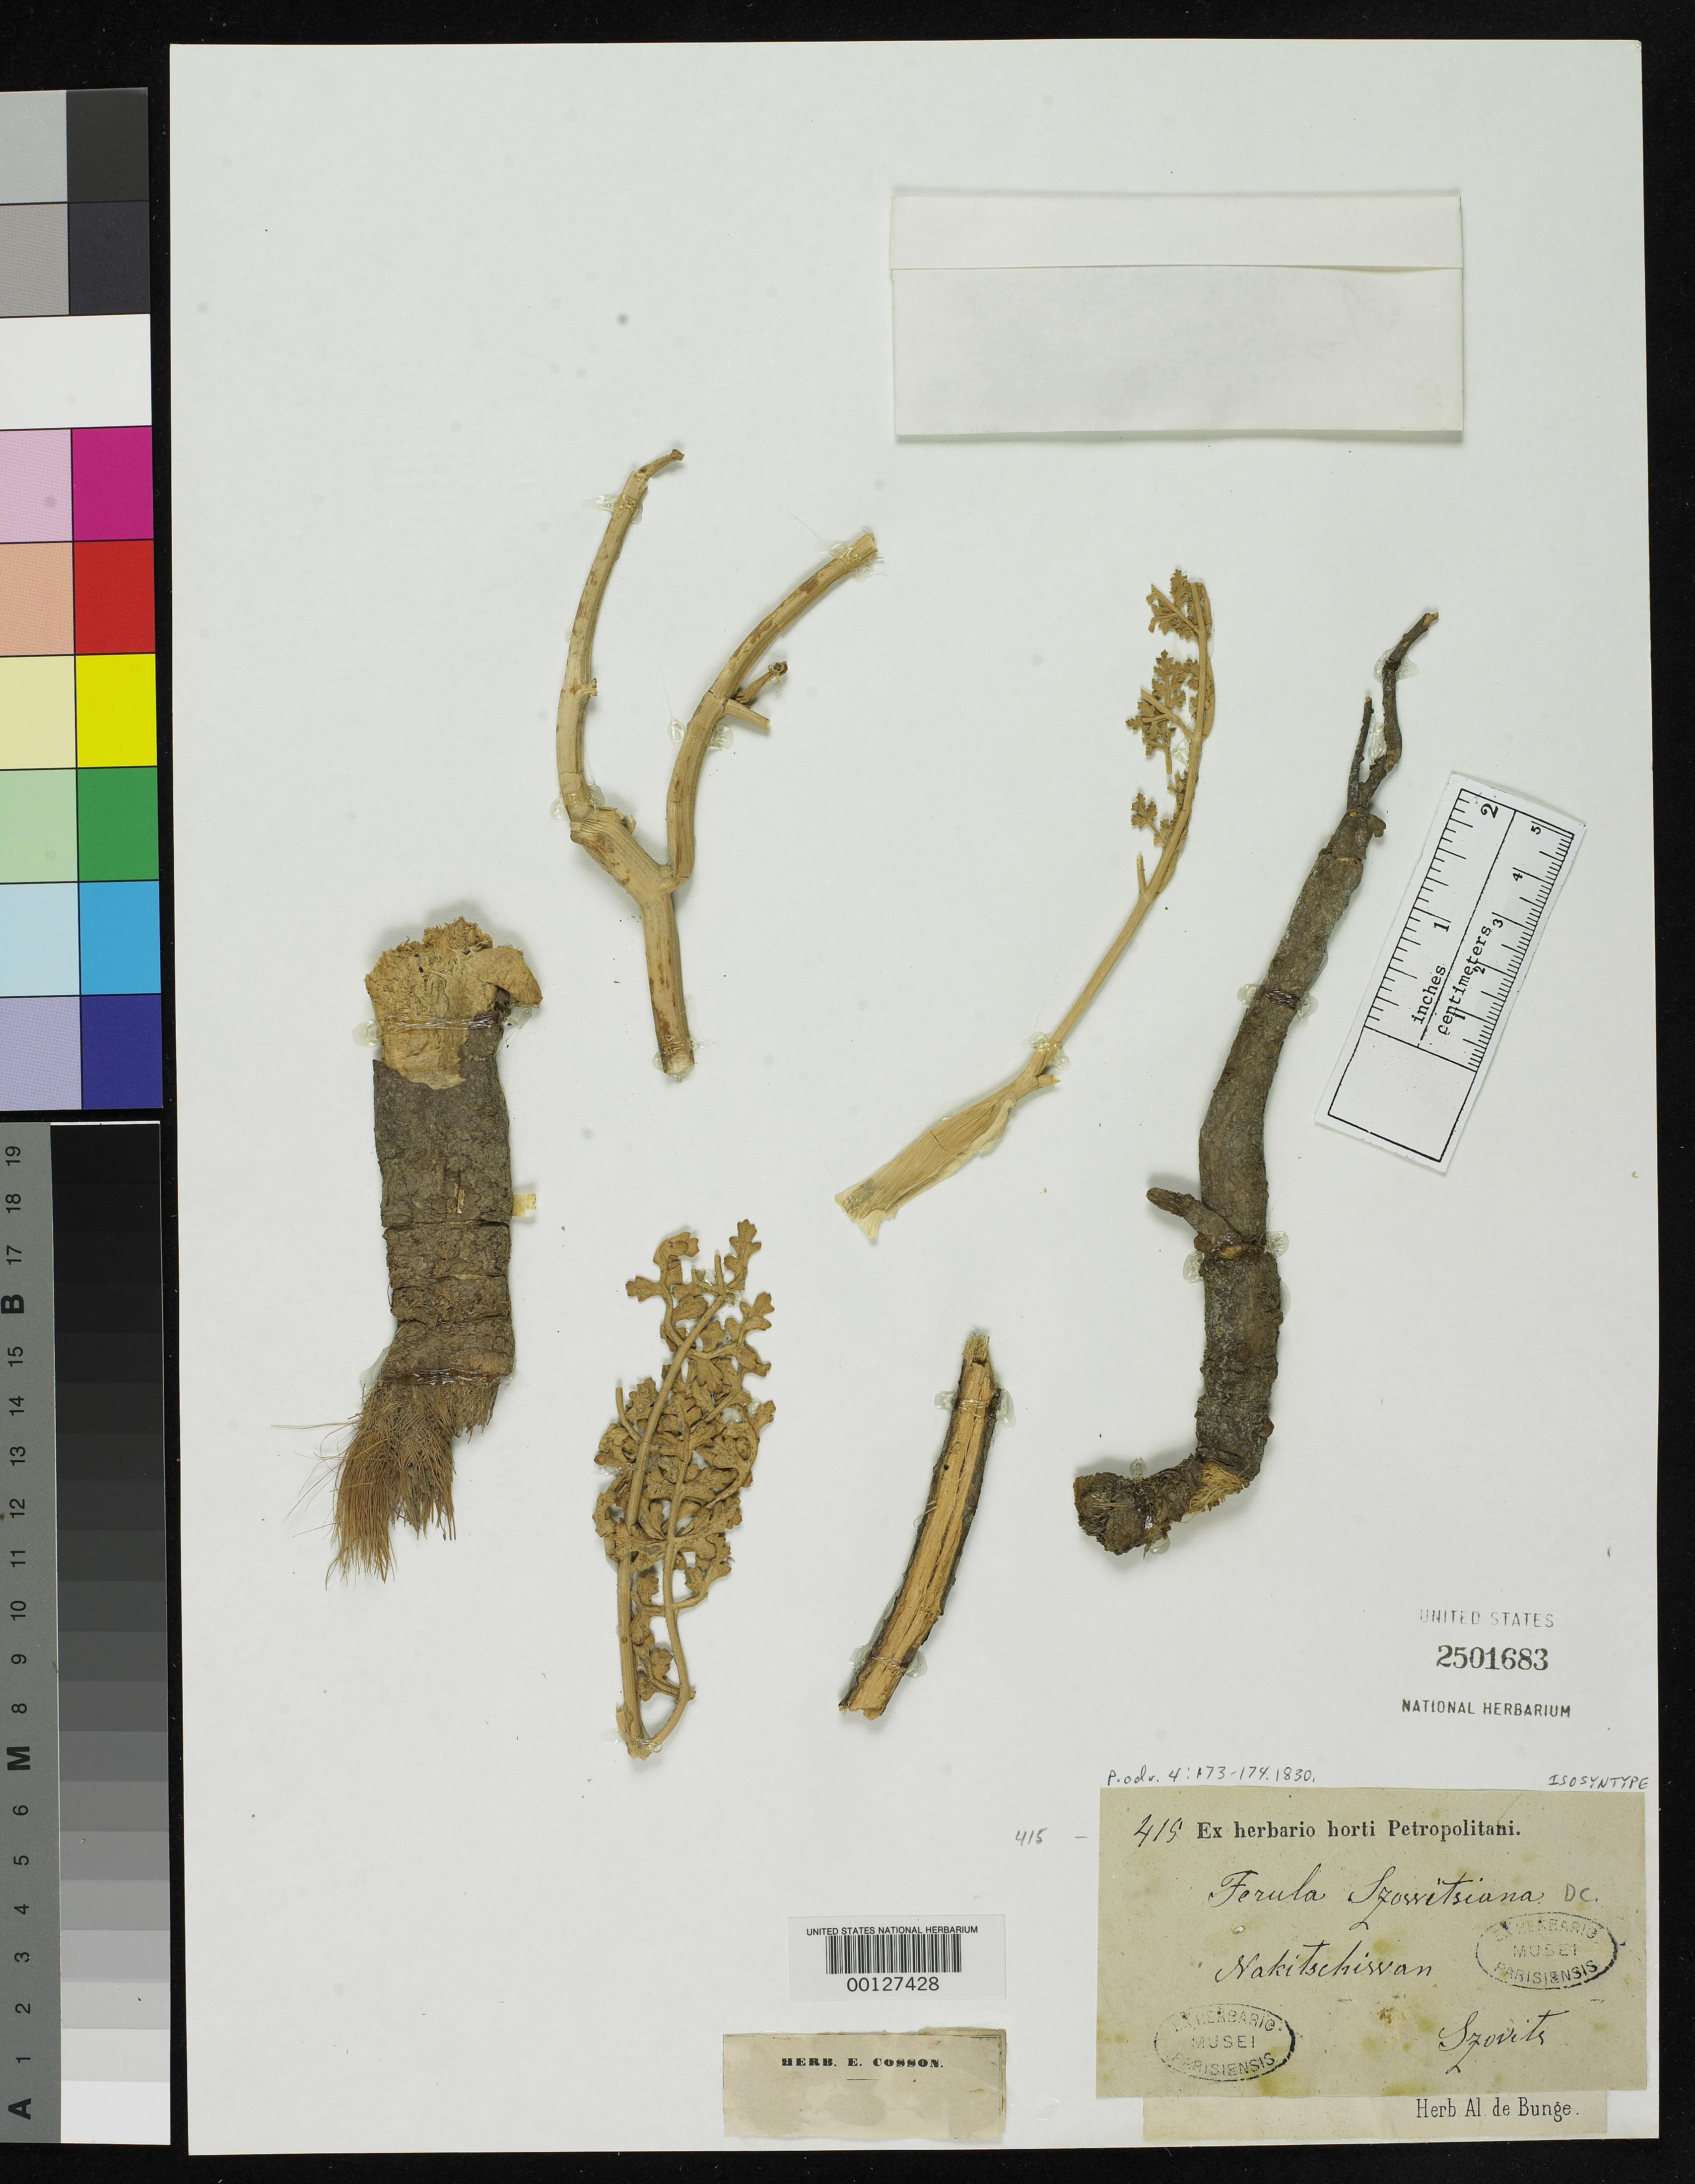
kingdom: Plantae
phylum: Tracheophyta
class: Magnoliopsida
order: Apiales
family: Apiaceae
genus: Ferula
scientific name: Ferula szowitsiana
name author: DC.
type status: Isosyntype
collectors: A. Szowitz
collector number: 415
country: Azerbaijan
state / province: Naxcivan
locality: (on the label as Nakhichevan ASSR, Azerbaijan, USSR)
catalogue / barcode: US 2501683